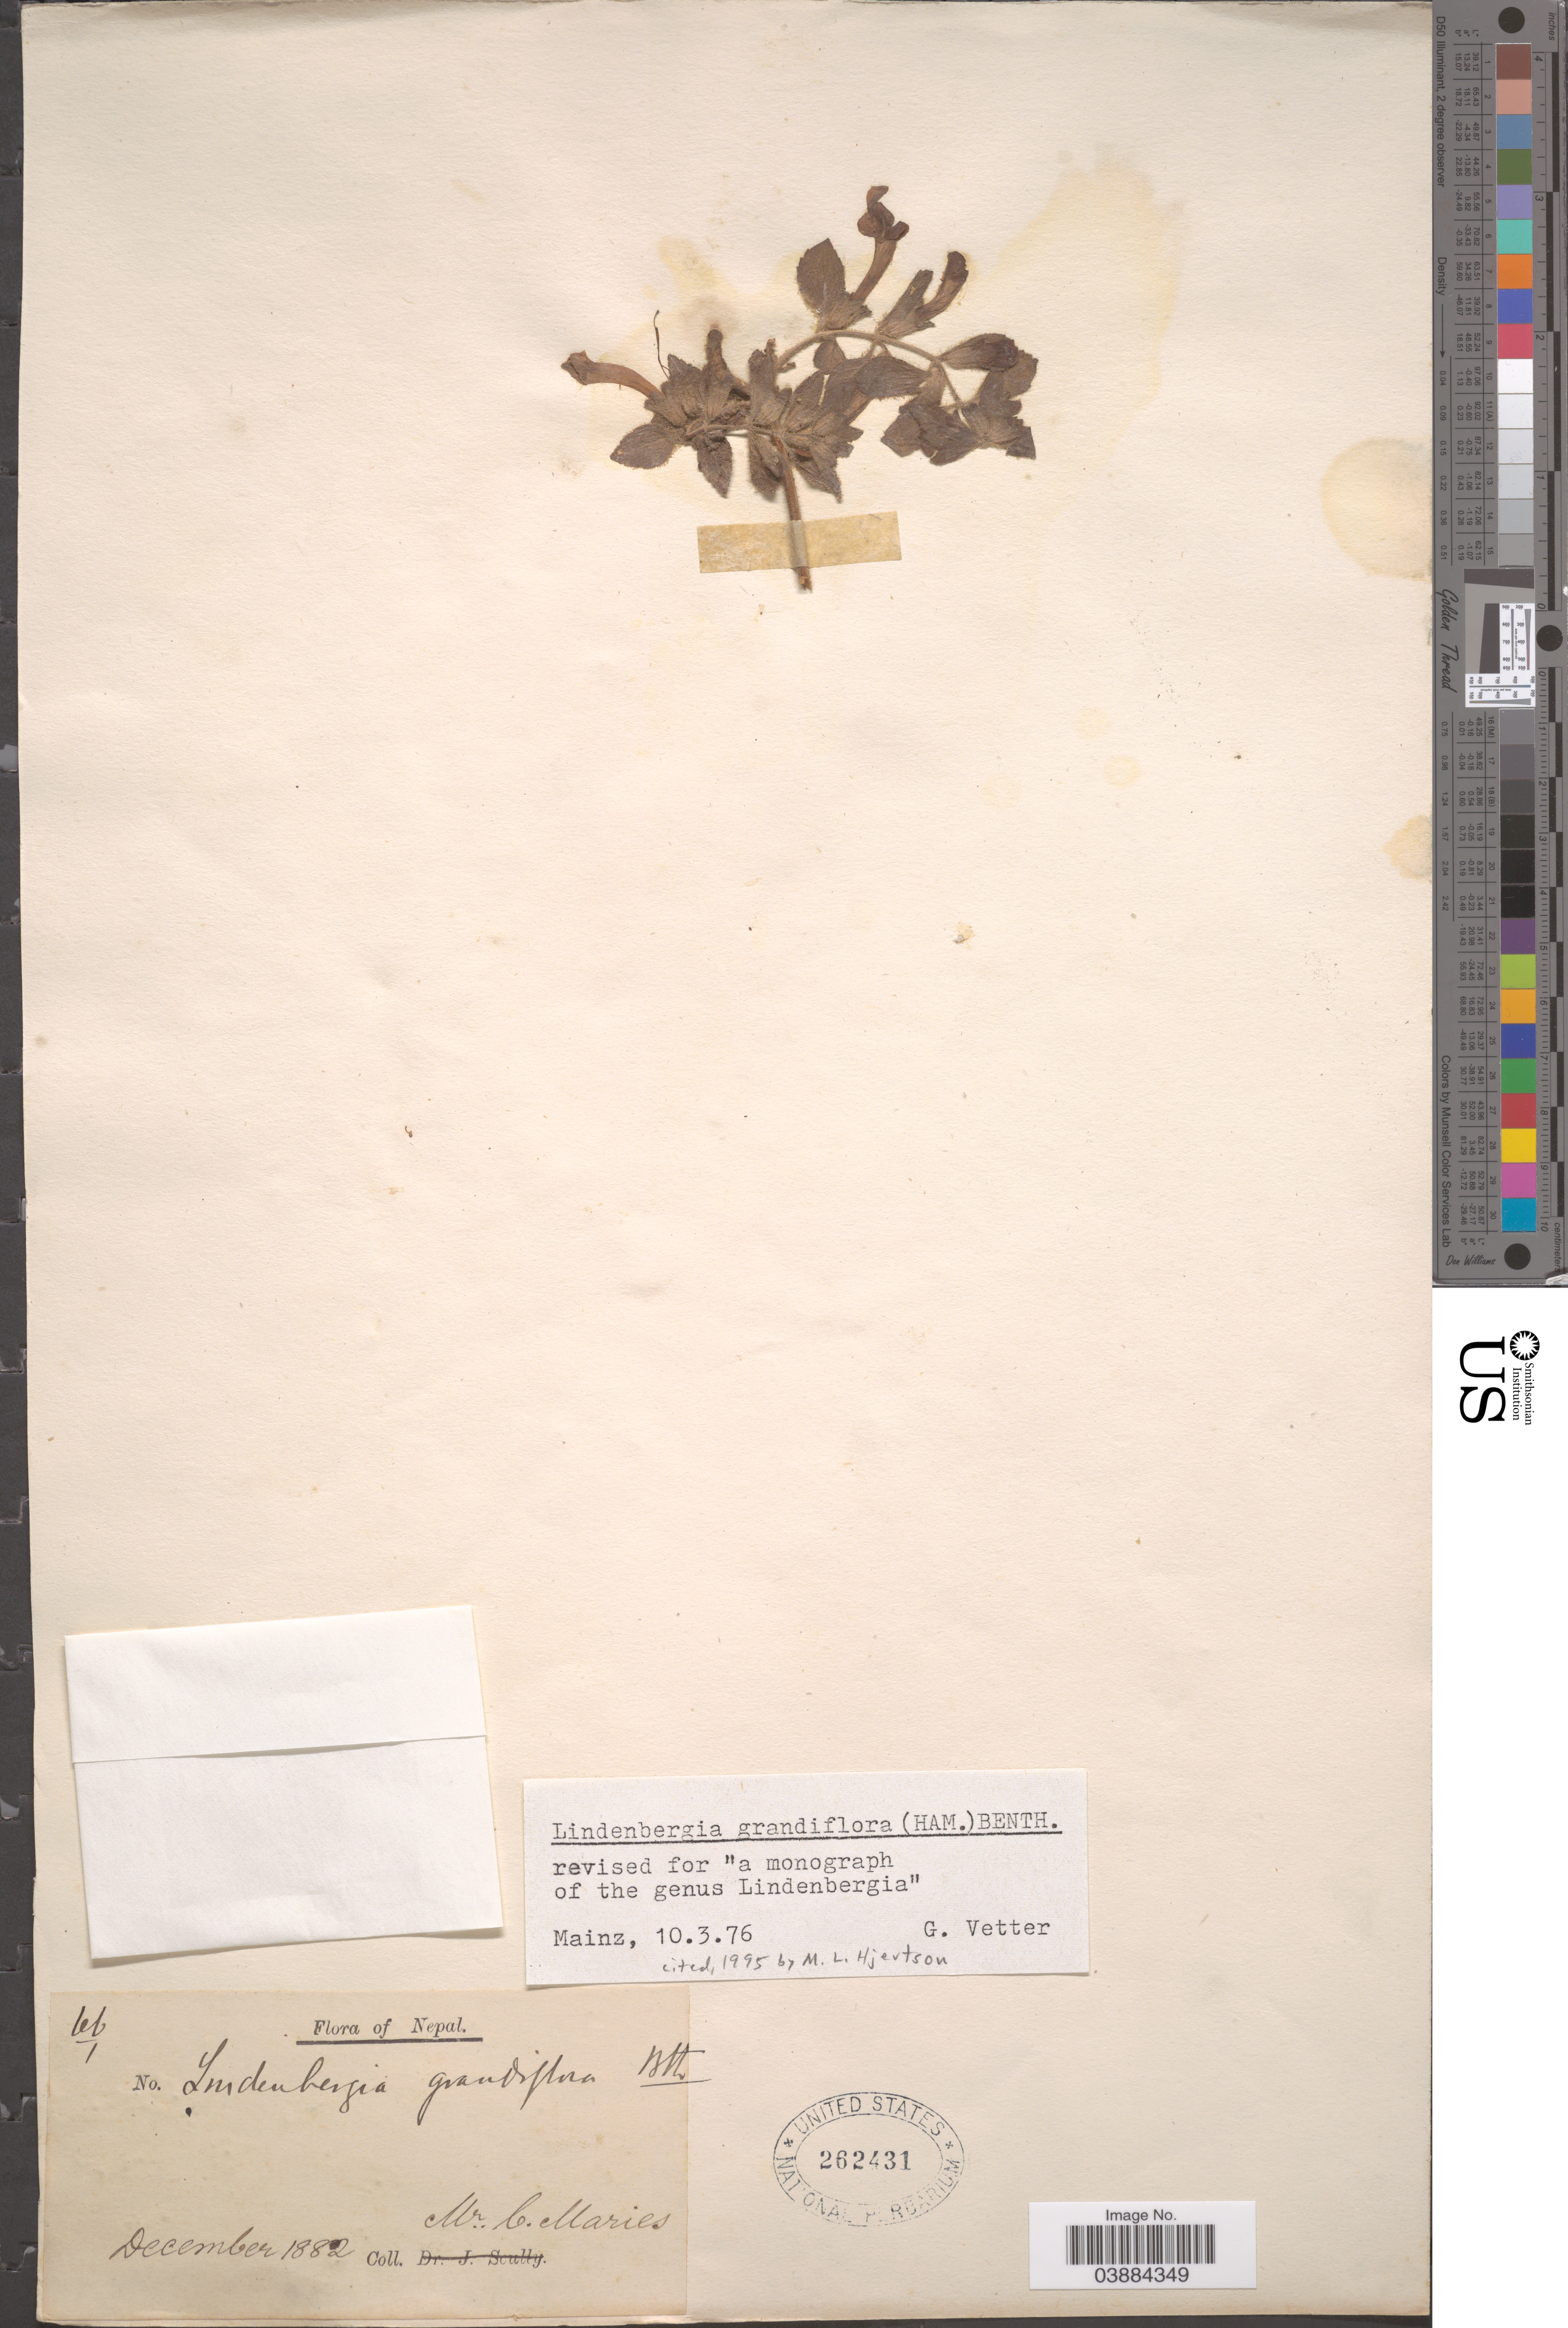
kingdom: Plantae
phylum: Tracheophyta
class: Magnoliopsida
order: Lamiales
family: Orobanchaceae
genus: Lindenbergia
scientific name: Lindenbergia grandiflora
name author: (Buch.-Ham. ex D. Don) Benth.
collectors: C. Maries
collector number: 66/1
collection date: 1882-12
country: Nepal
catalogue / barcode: US 262431